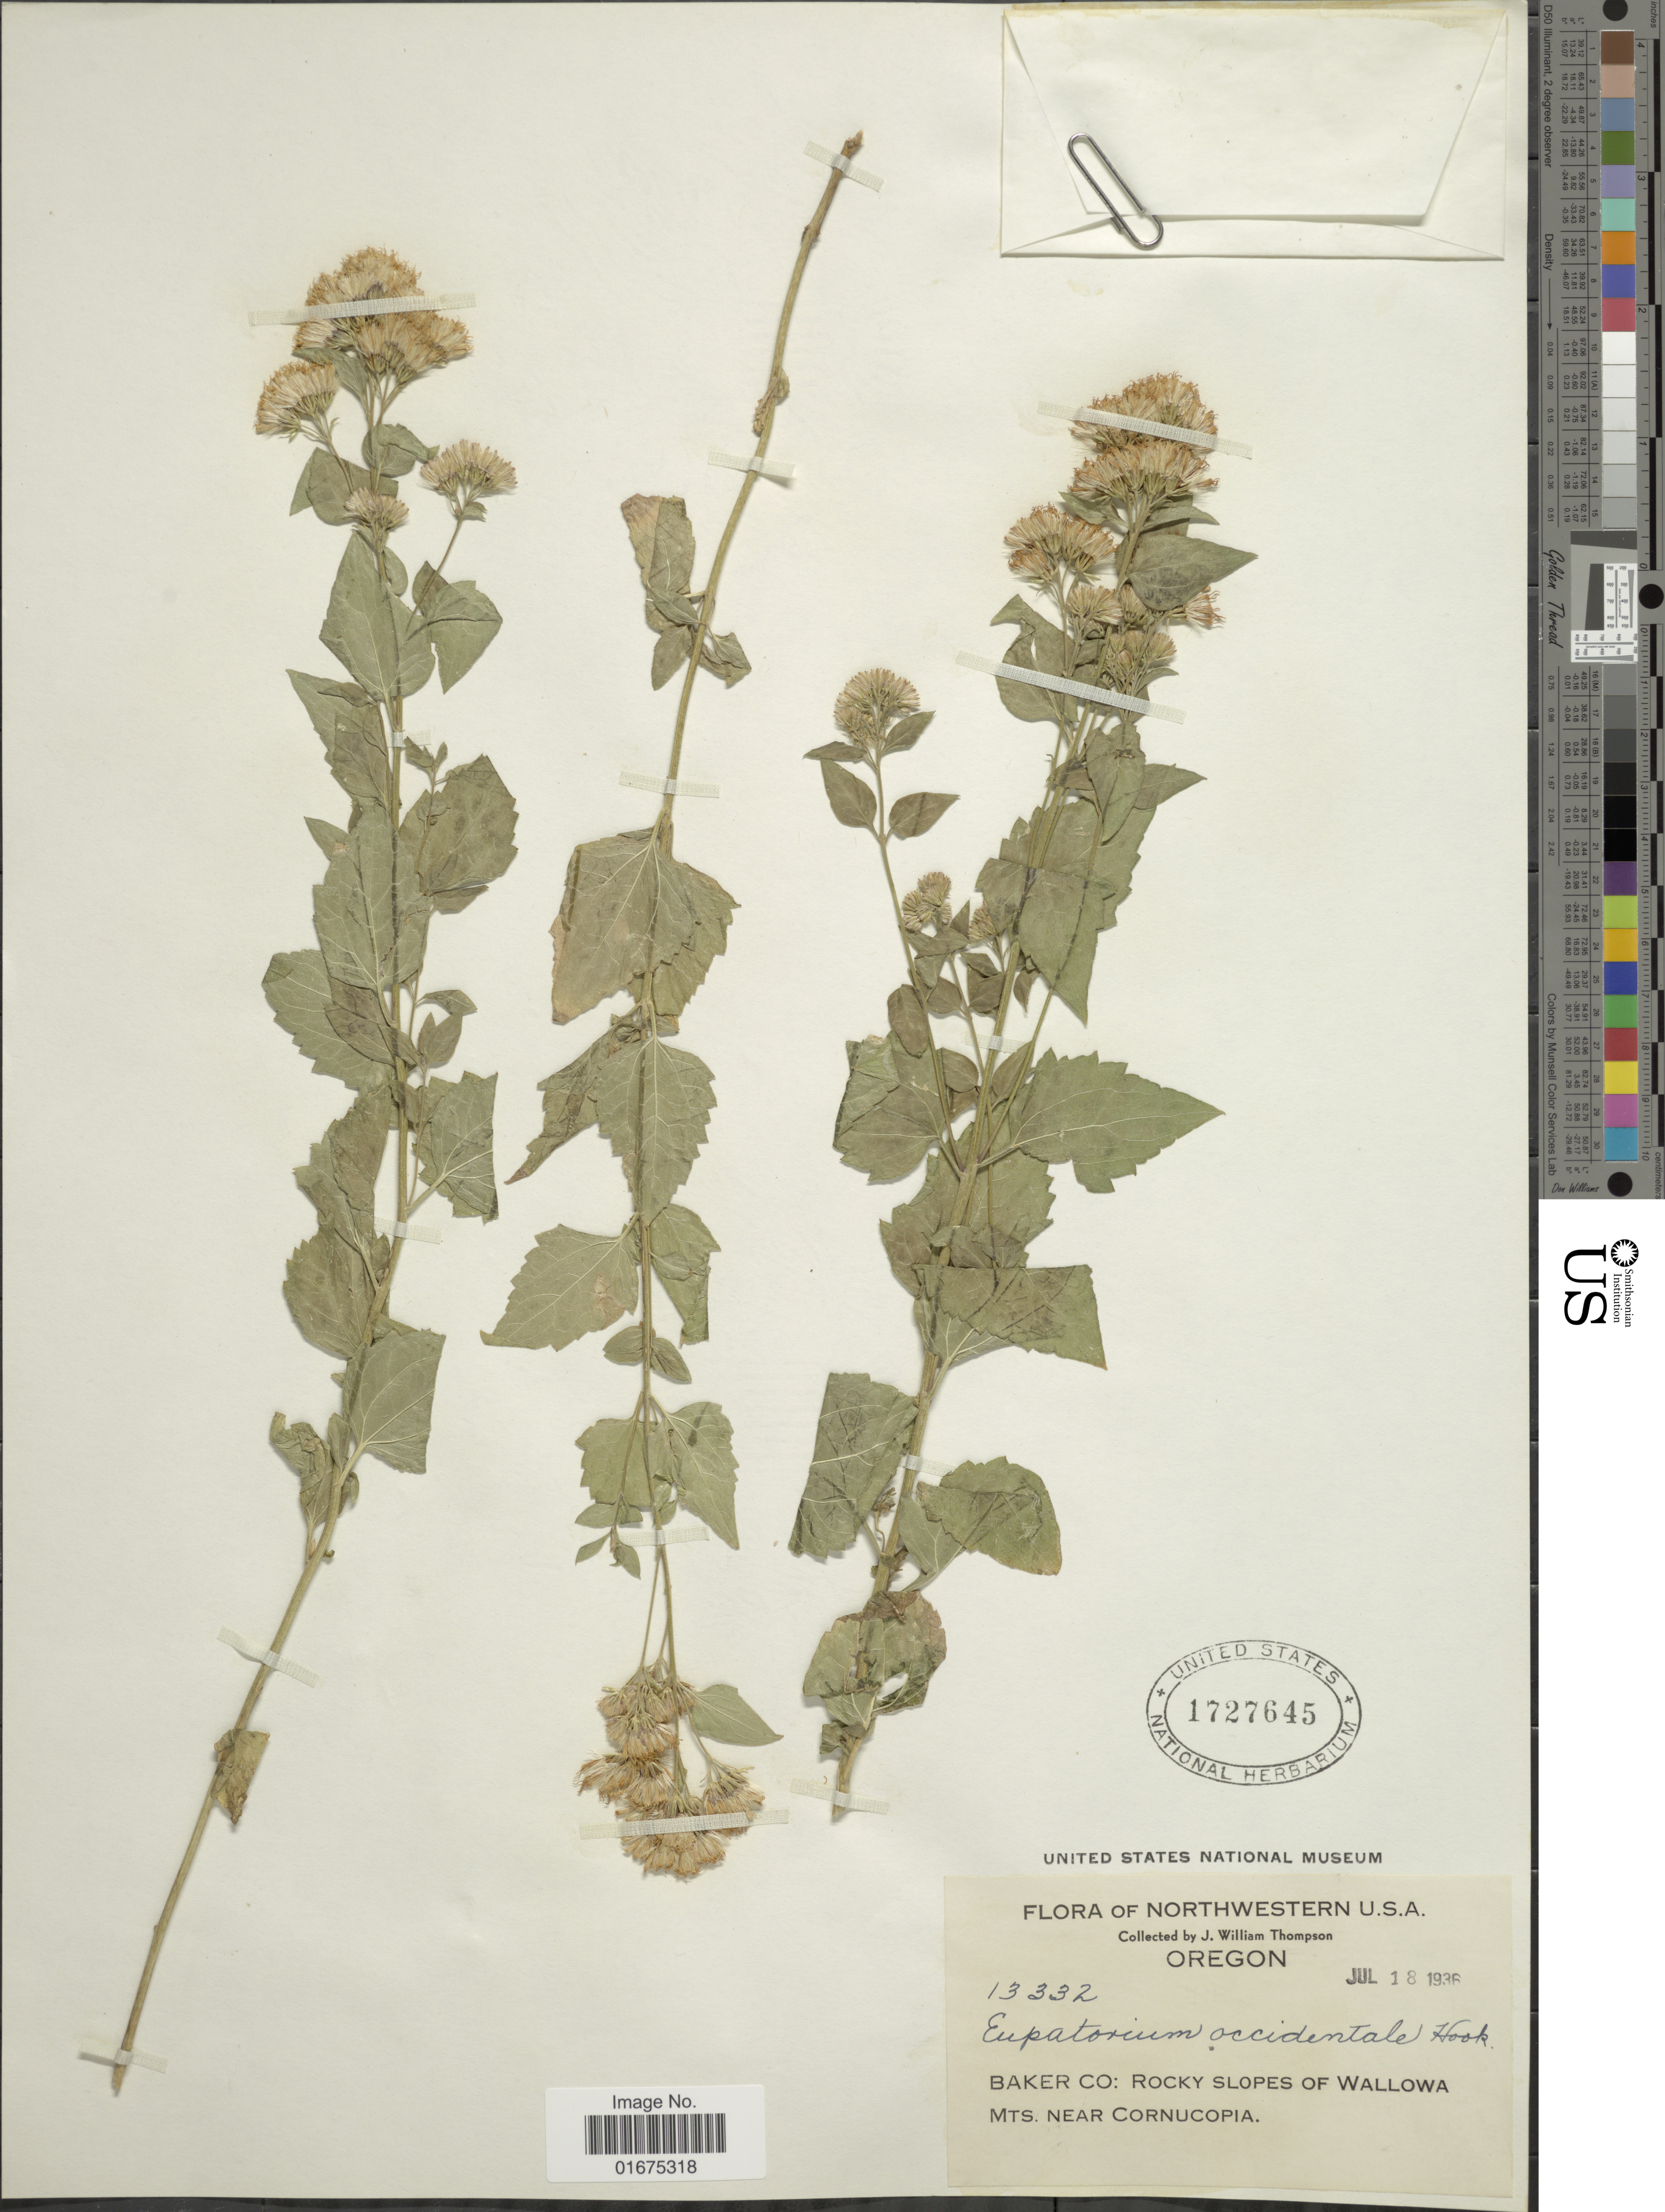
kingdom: Plantae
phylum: Tracheophyta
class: Magnoliopsida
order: Asterales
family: Asteraceae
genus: Ageratina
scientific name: Ageratina occidentalis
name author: (Hook.) R.M. King & H. Rob.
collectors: J. W. Thompson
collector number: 13332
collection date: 1936-07-18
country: United States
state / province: Oregon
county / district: Baker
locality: Northwestern U.S.A, Baker Co. Rocky slopes of Wallowa Mts. near Cornucopia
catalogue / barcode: US 1727645